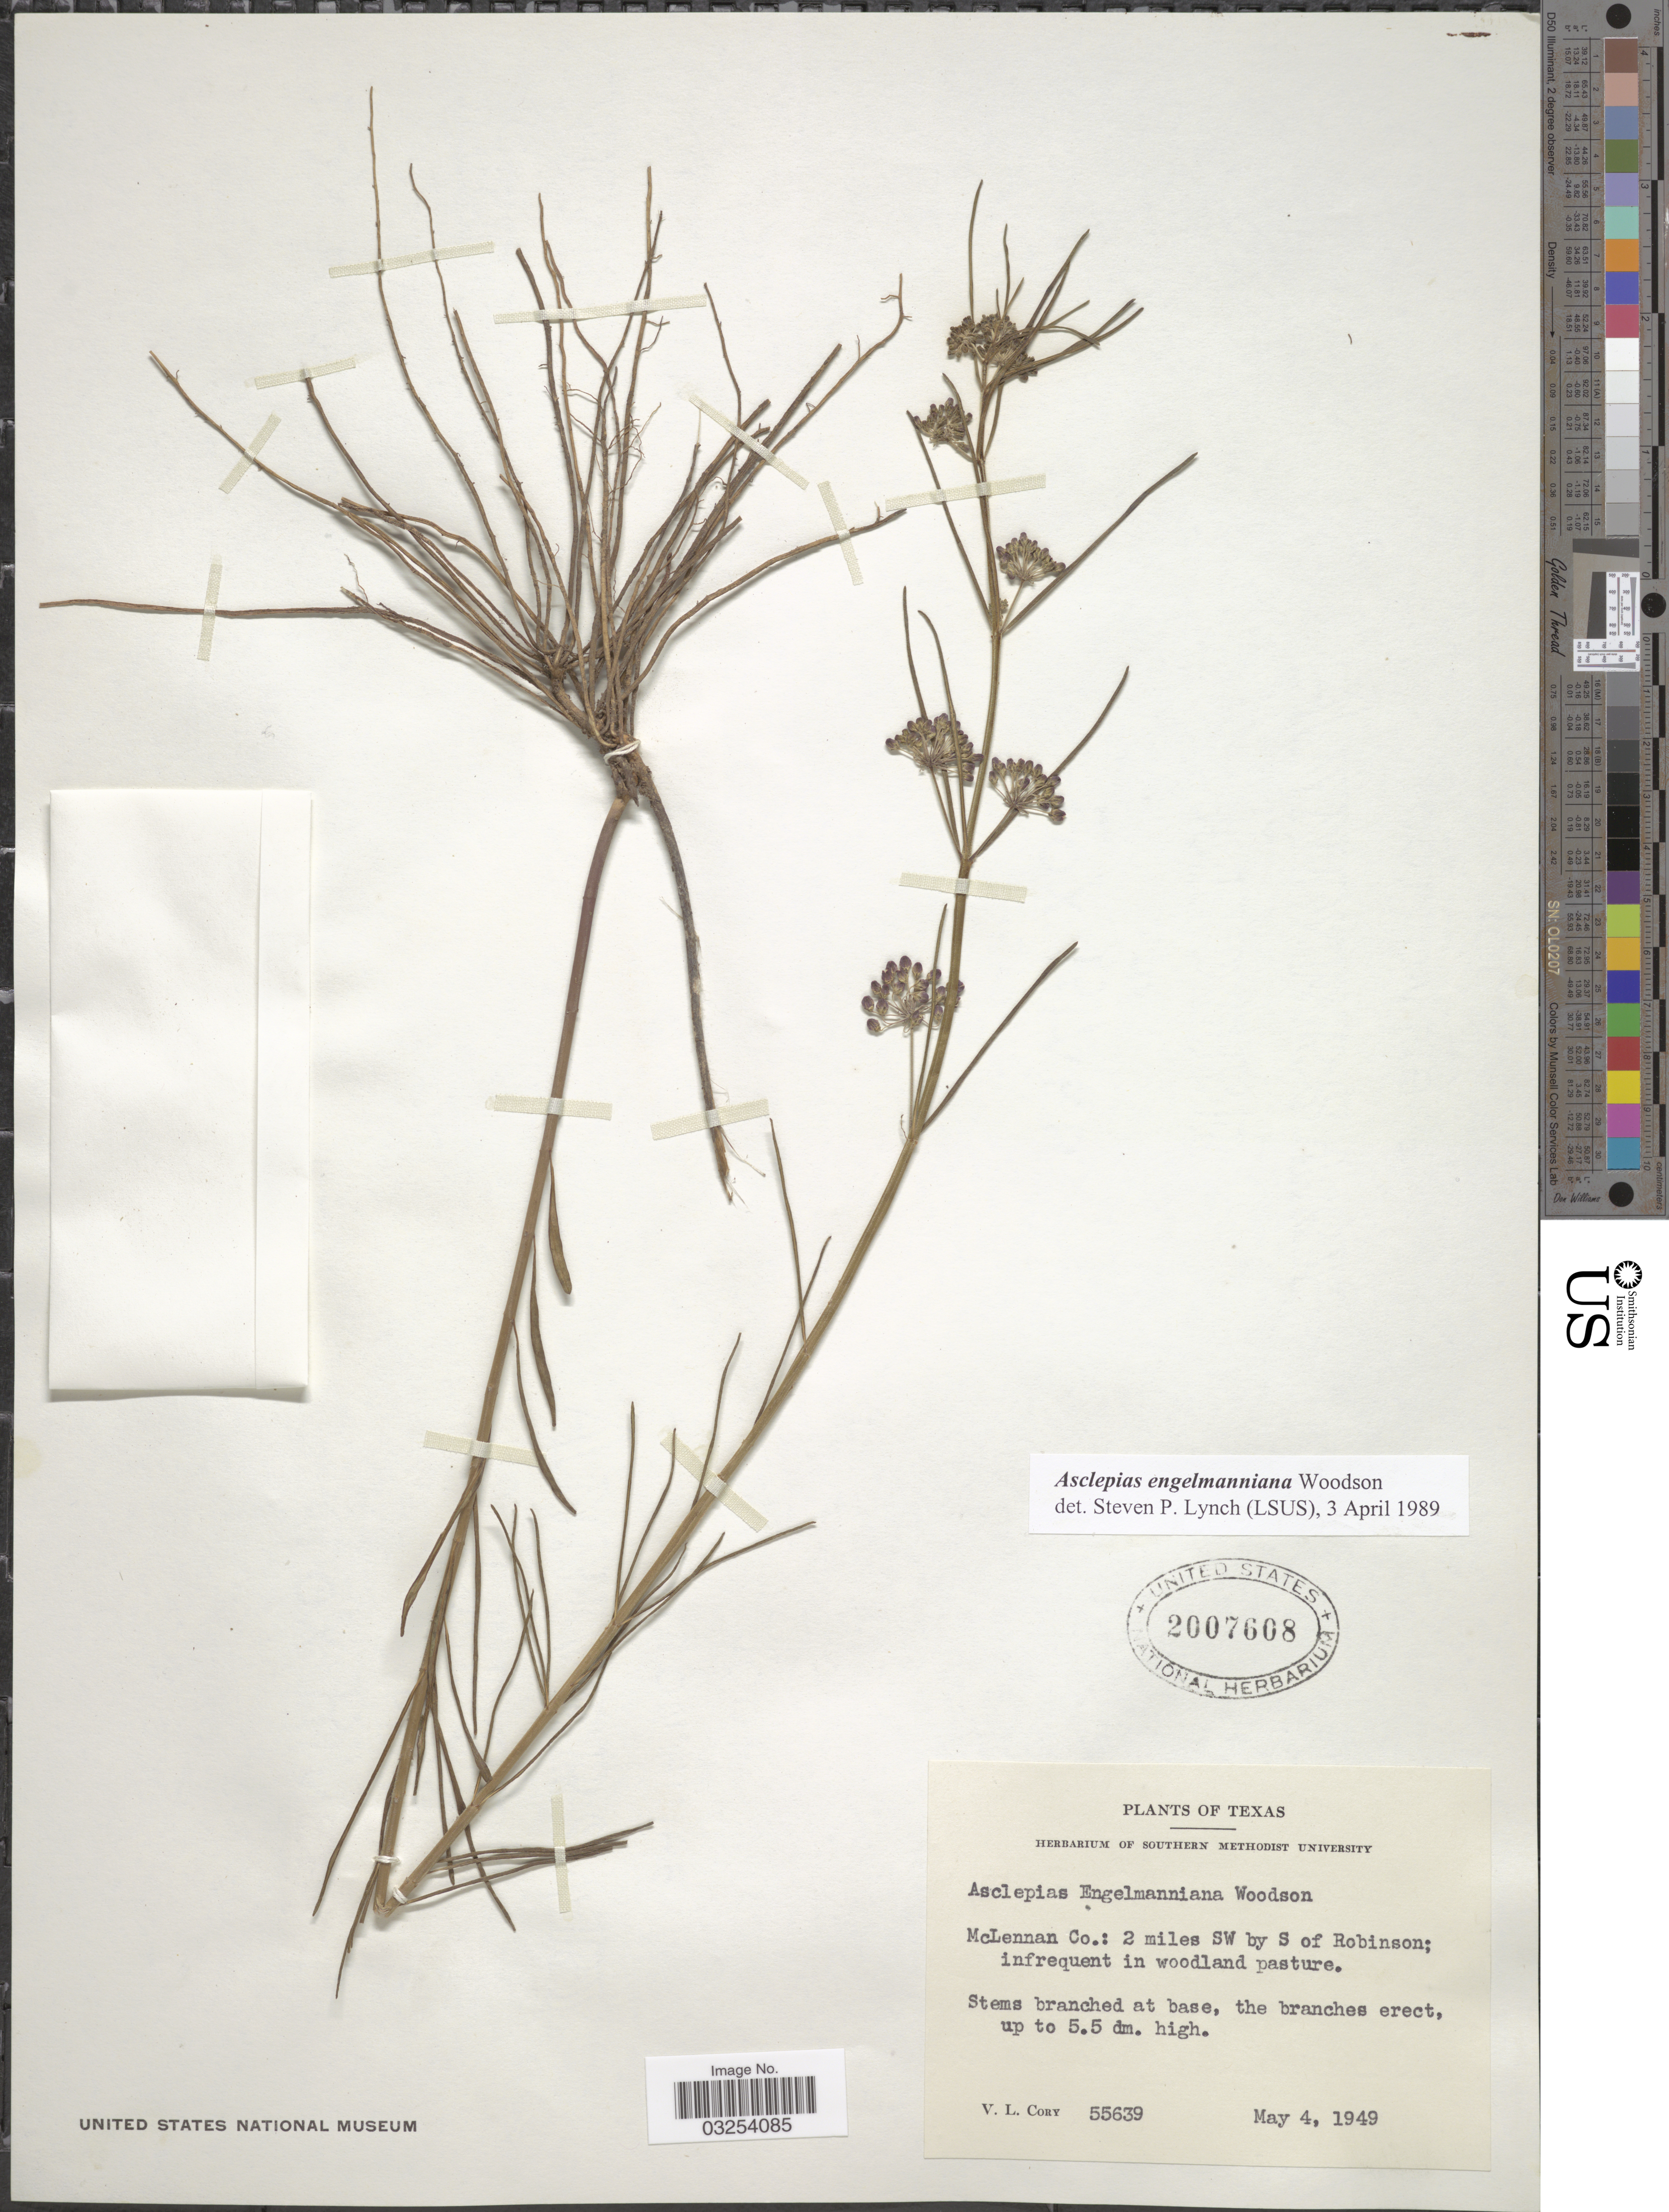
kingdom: Plantae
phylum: Tracheophyta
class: Magnoliopsida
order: Gentianales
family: Apocynaceae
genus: Asclepias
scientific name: Asclepias engelmanniana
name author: Woodson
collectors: V. Cory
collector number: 55639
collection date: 1949-05-04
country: United States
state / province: Texas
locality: McLennan Co.: 2 miles SW by S of Robinson.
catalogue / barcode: US 2007608